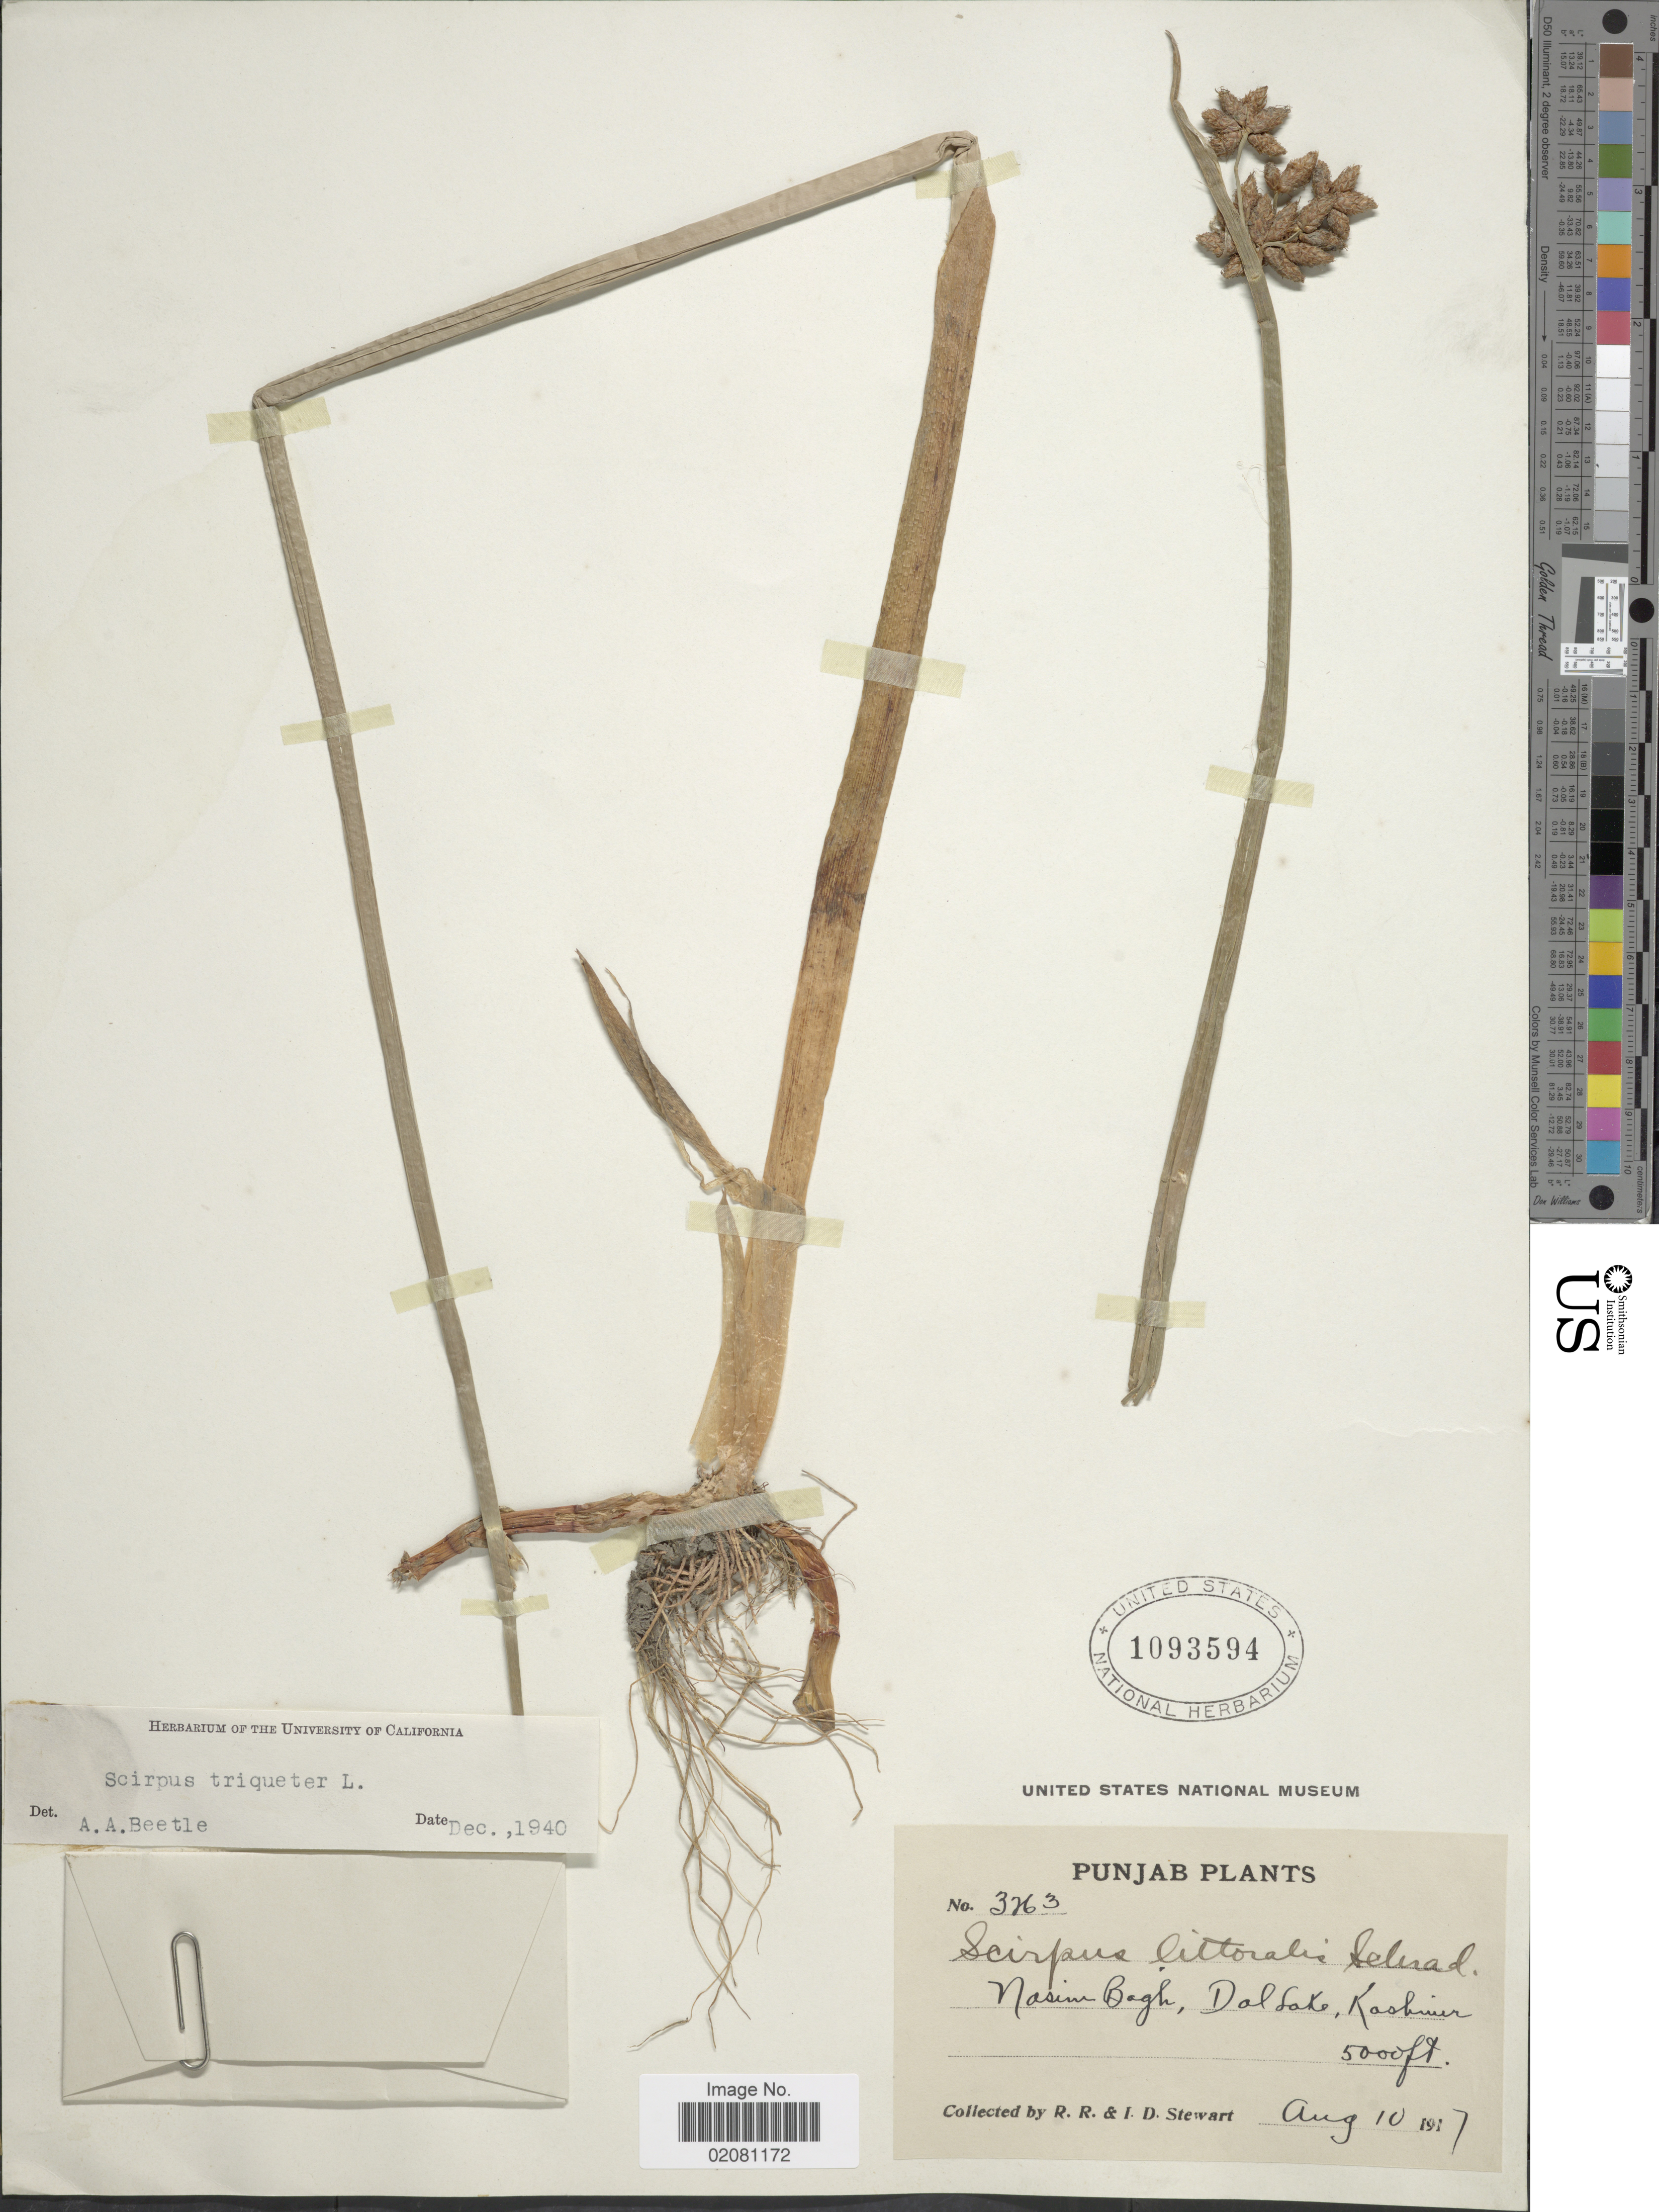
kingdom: Plantae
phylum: Tracheophyta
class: Liliopsida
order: Poales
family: Cyperaceae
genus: Schoenoplectus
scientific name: Schoenoplectus triqueter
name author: (L.) Palla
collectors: R. R. Stewart & I. Stewart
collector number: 3263*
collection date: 1917-08-10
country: India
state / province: Punjab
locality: Punjab, Nasim Bagh, Dol Lake, Kashmir.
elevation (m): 1524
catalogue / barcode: US 1093594